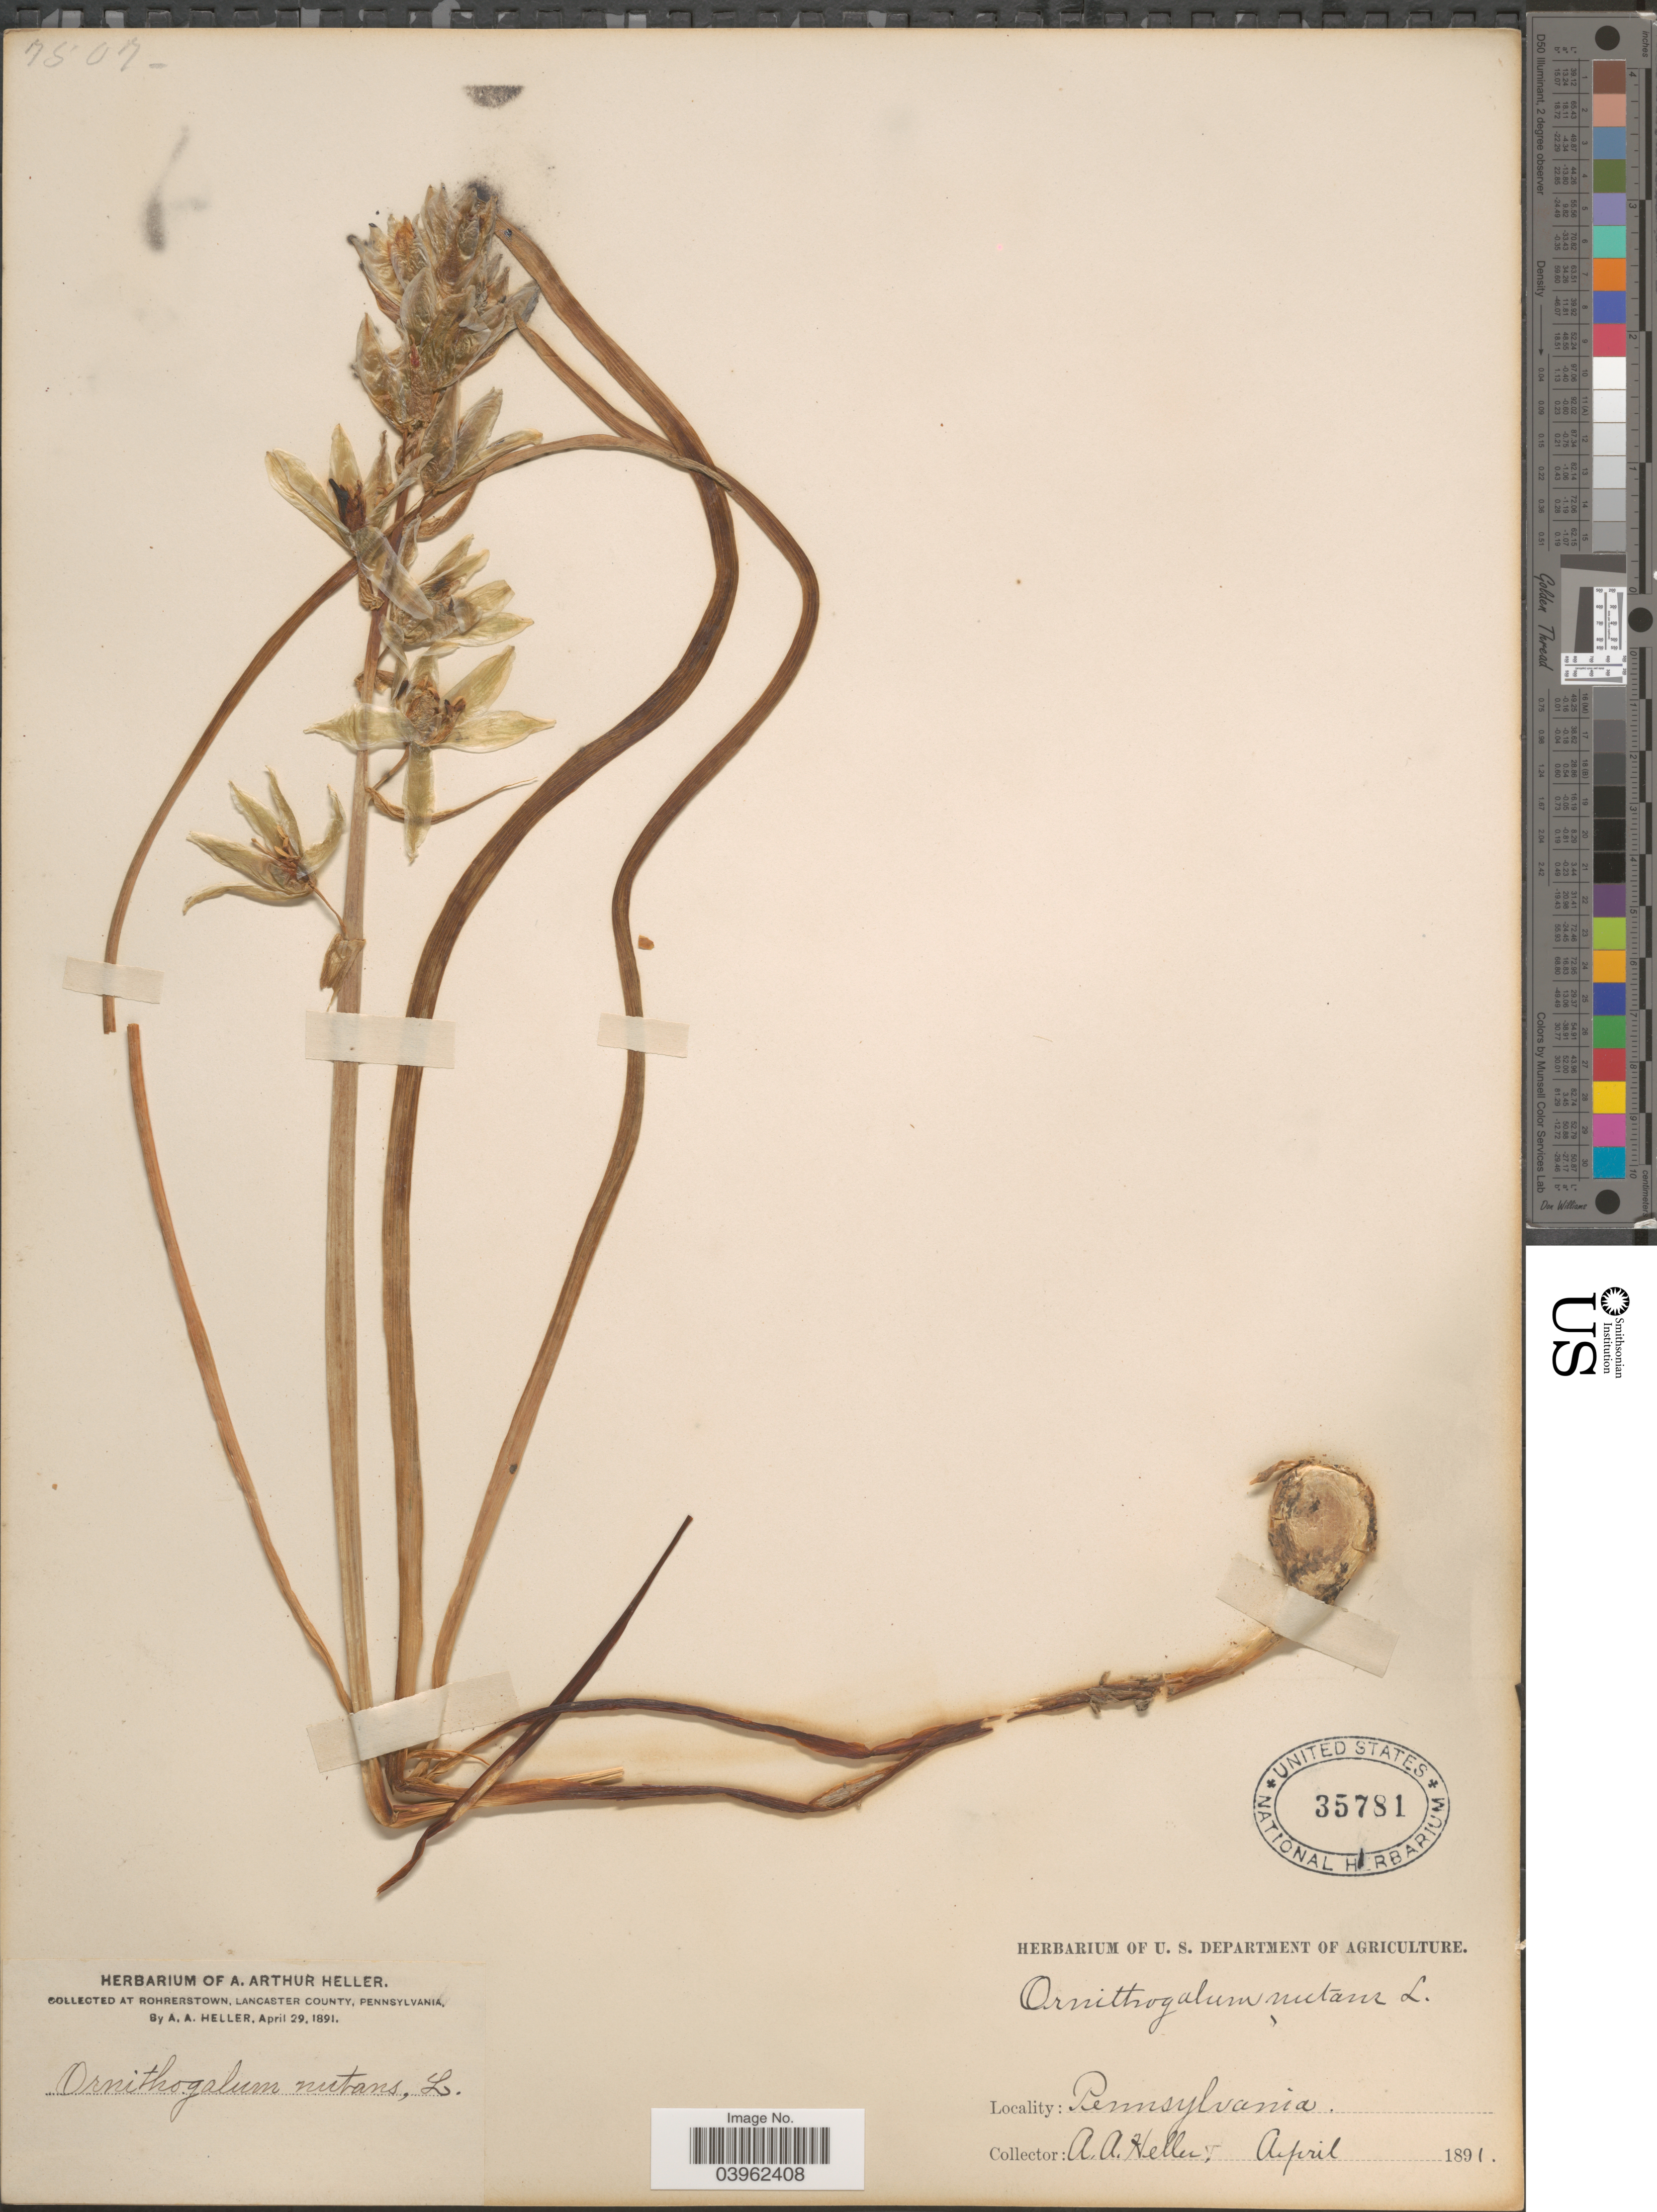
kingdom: Plantae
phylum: Tracheophyta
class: Liliopsida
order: Asparagales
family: Asparagaceae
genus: Ornithogalum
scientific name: Ornithogalum nutans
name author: L.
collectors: A. A. Heller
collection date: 1891-04-29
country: United States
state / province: Pennsylvania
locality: Rohrerstown, Lancaster County.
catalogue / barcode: US 35781